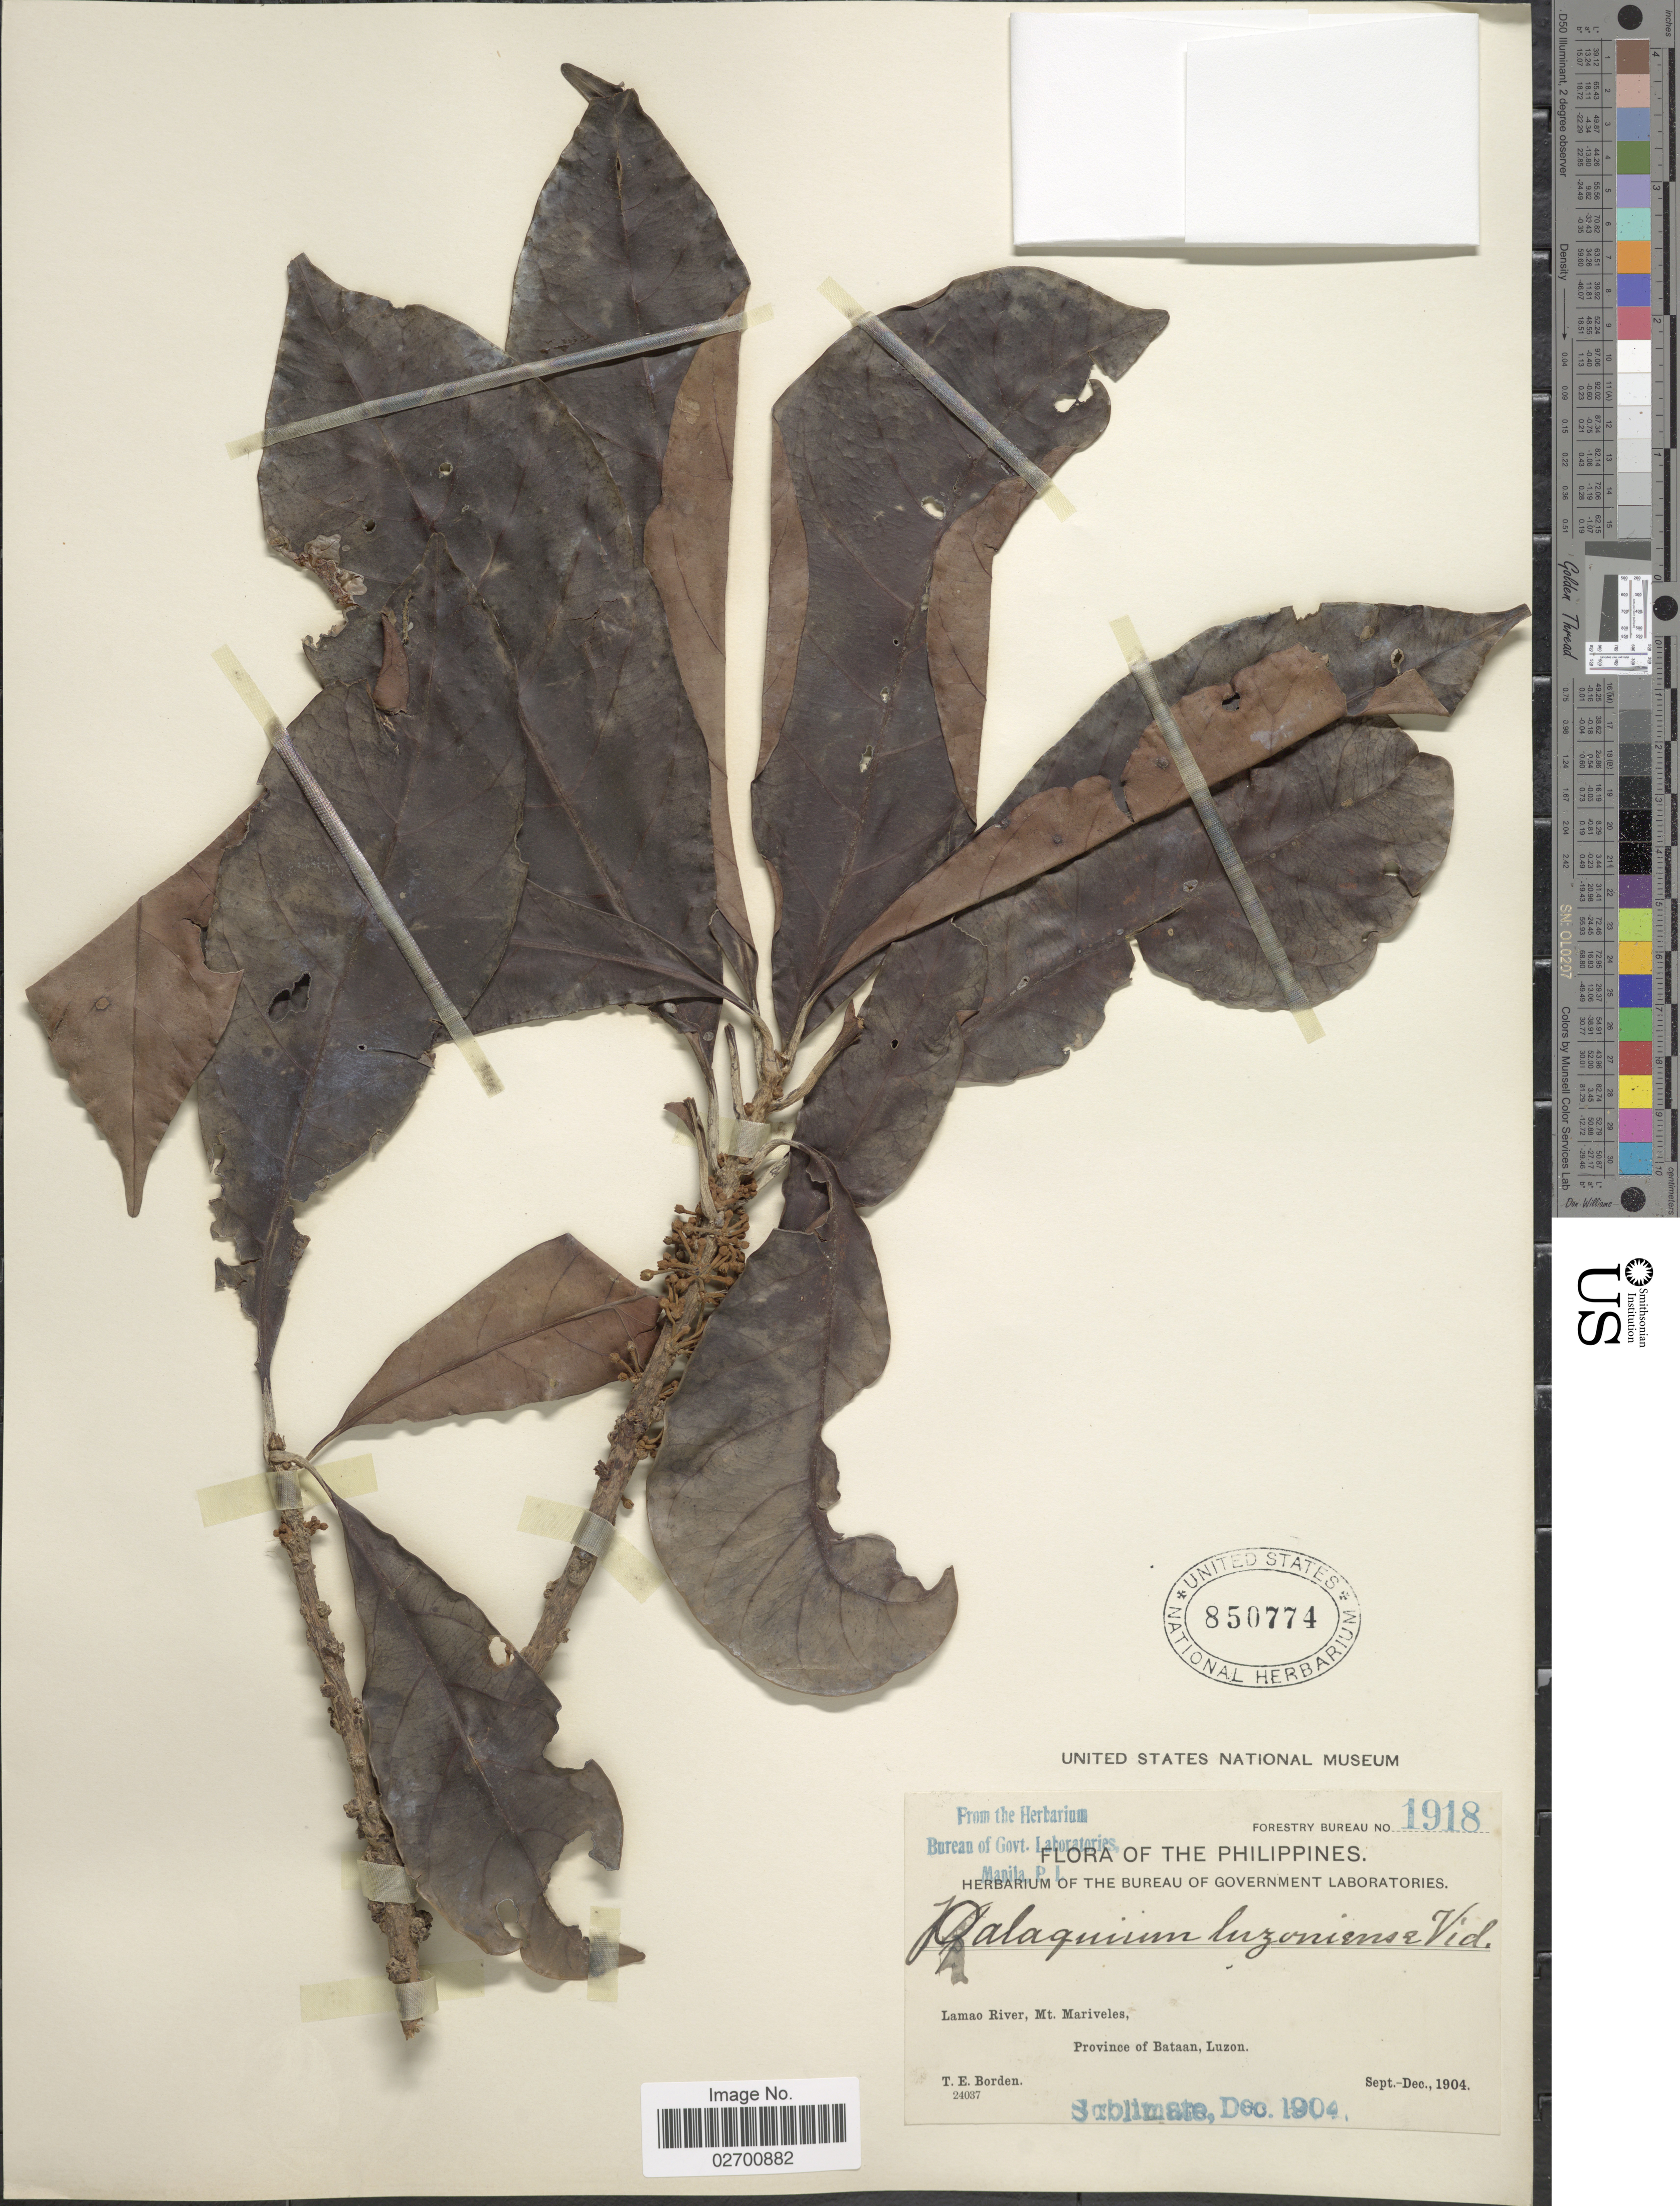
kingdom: Plantae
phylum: Tracheophyta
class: Magnoliopsida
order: Ericales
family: Sapotaceae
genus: Palaquium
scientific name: Palaquium luzoniense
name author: (Fern.-Vill.) S. Vidal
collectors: T. E. Borden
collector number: Forestry Bureau 1918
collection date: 1904-09/1904-12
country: Philippines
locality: Lamao River, Mt. Mariveles, Province of Bataan, Luzon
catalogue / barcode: US 850774